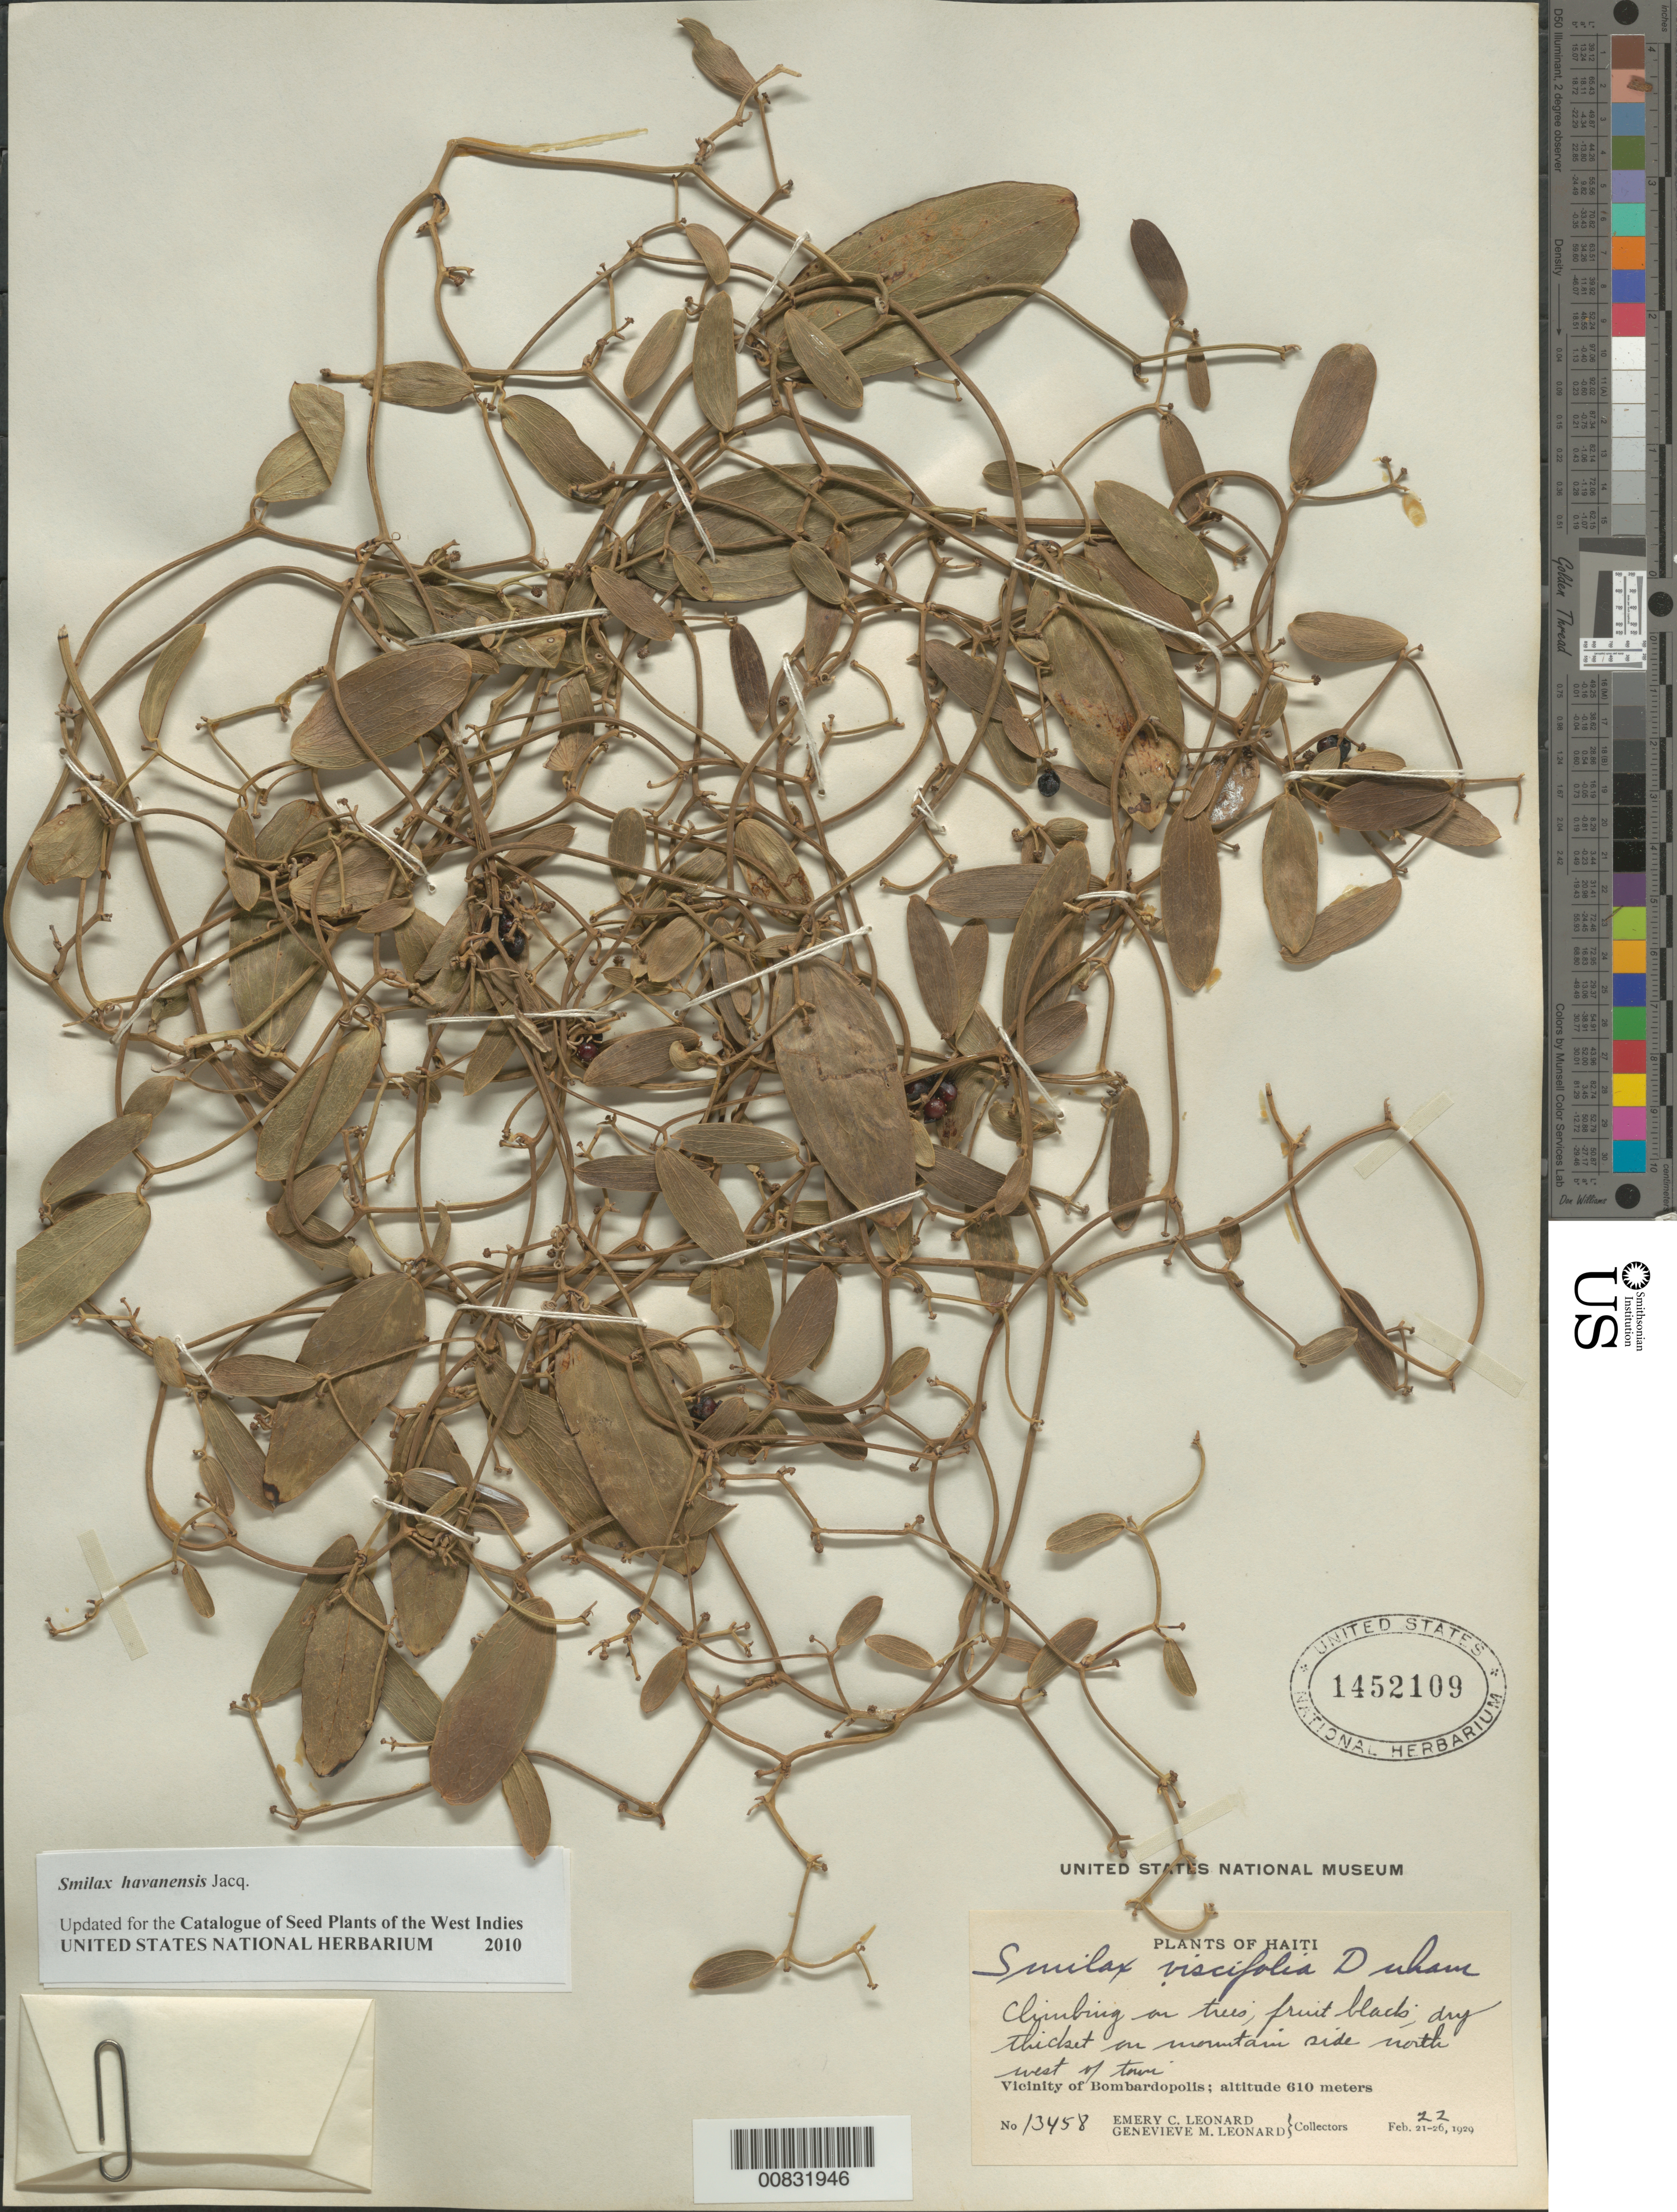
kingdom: Plantae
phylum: Tracheophyta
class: Liliopsida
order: Liliales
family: Smilacaceae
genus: Smilax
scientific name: Smilax havanensis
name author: Jacq.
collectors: E. C. Leonard & G. M. Leonard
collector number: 13458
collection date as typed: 22 Feb 1929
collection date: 1929-02-22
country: Haiti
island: Hispaniola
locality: Vicinity of Bombardopolis.Dry thicket on mountain side, north west of town.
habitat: Climbing on tree in dry thicket.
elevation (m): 610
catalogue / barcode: US 1452109